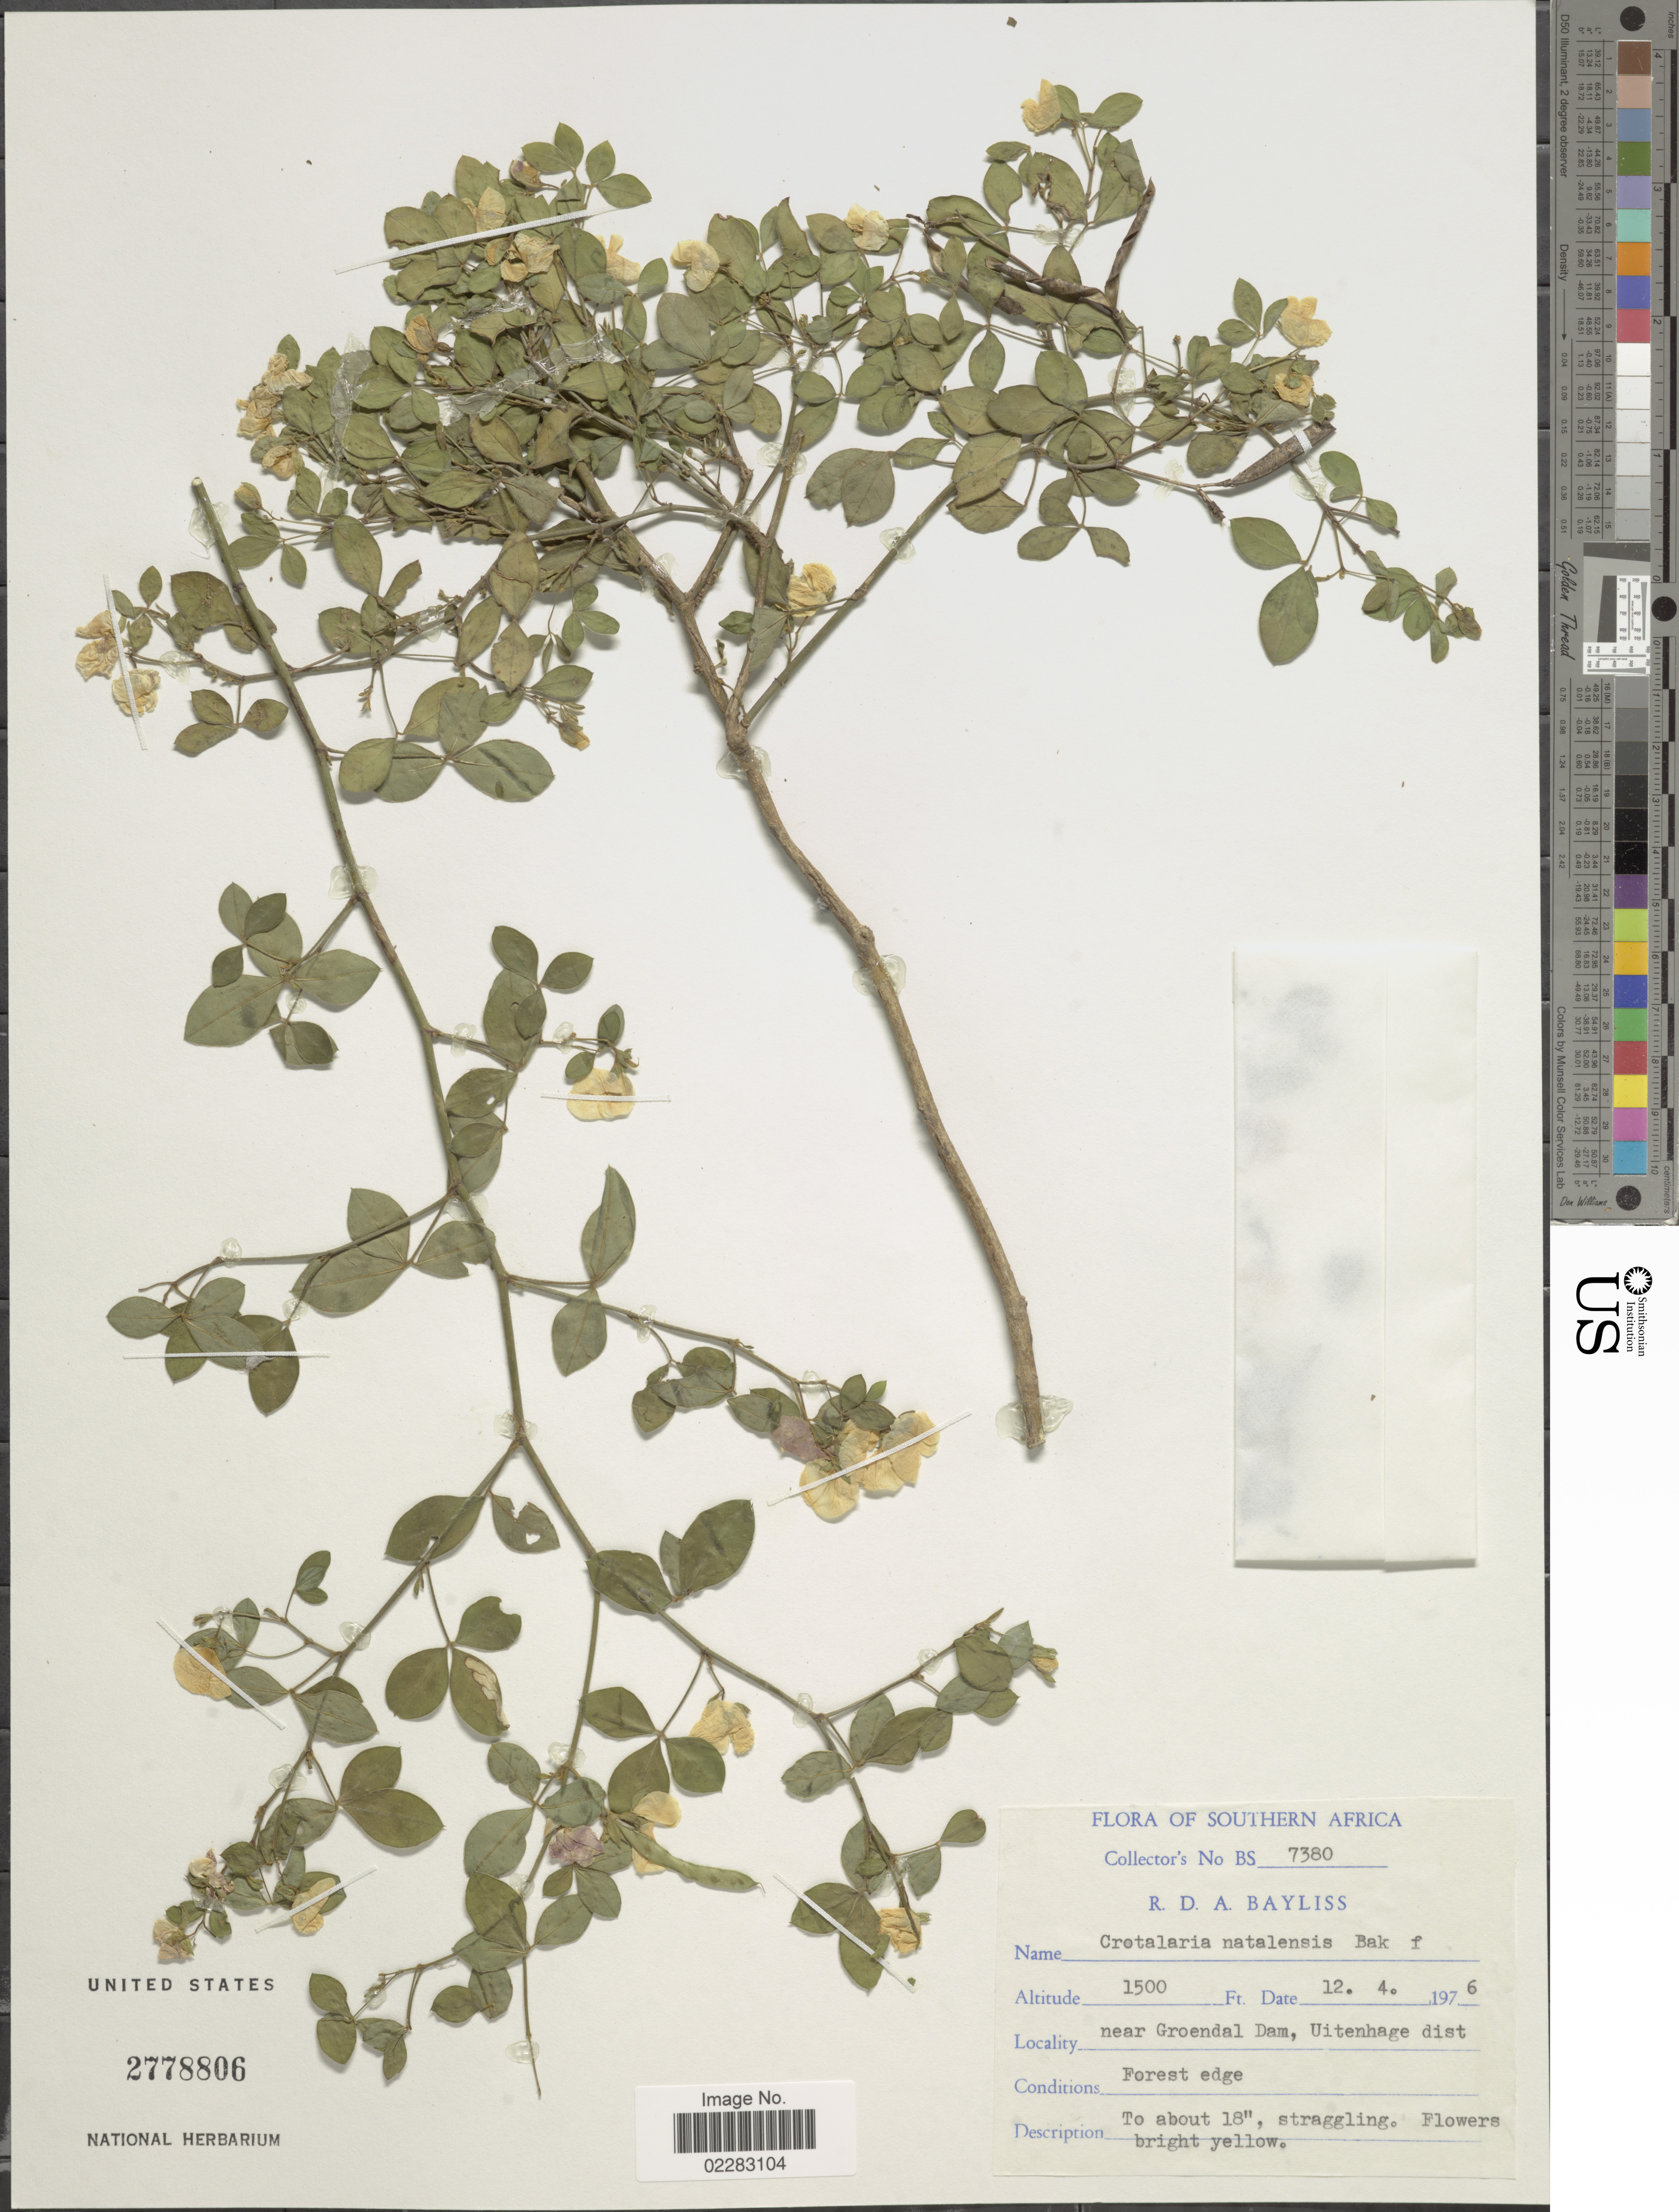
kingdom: Plantae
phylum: Tracheophyta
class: Magnoliopsida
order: Fabales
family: Fabaceae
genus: Crotalaria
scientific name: Crotalaria natalensis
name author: Baker f.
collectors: R. Bayliss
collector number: BS7380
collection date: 1976-04-12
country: South Africa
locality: Near Groendal Dam, Uitenhage dist, forest edge.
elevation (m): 457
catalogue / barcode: US 2778806